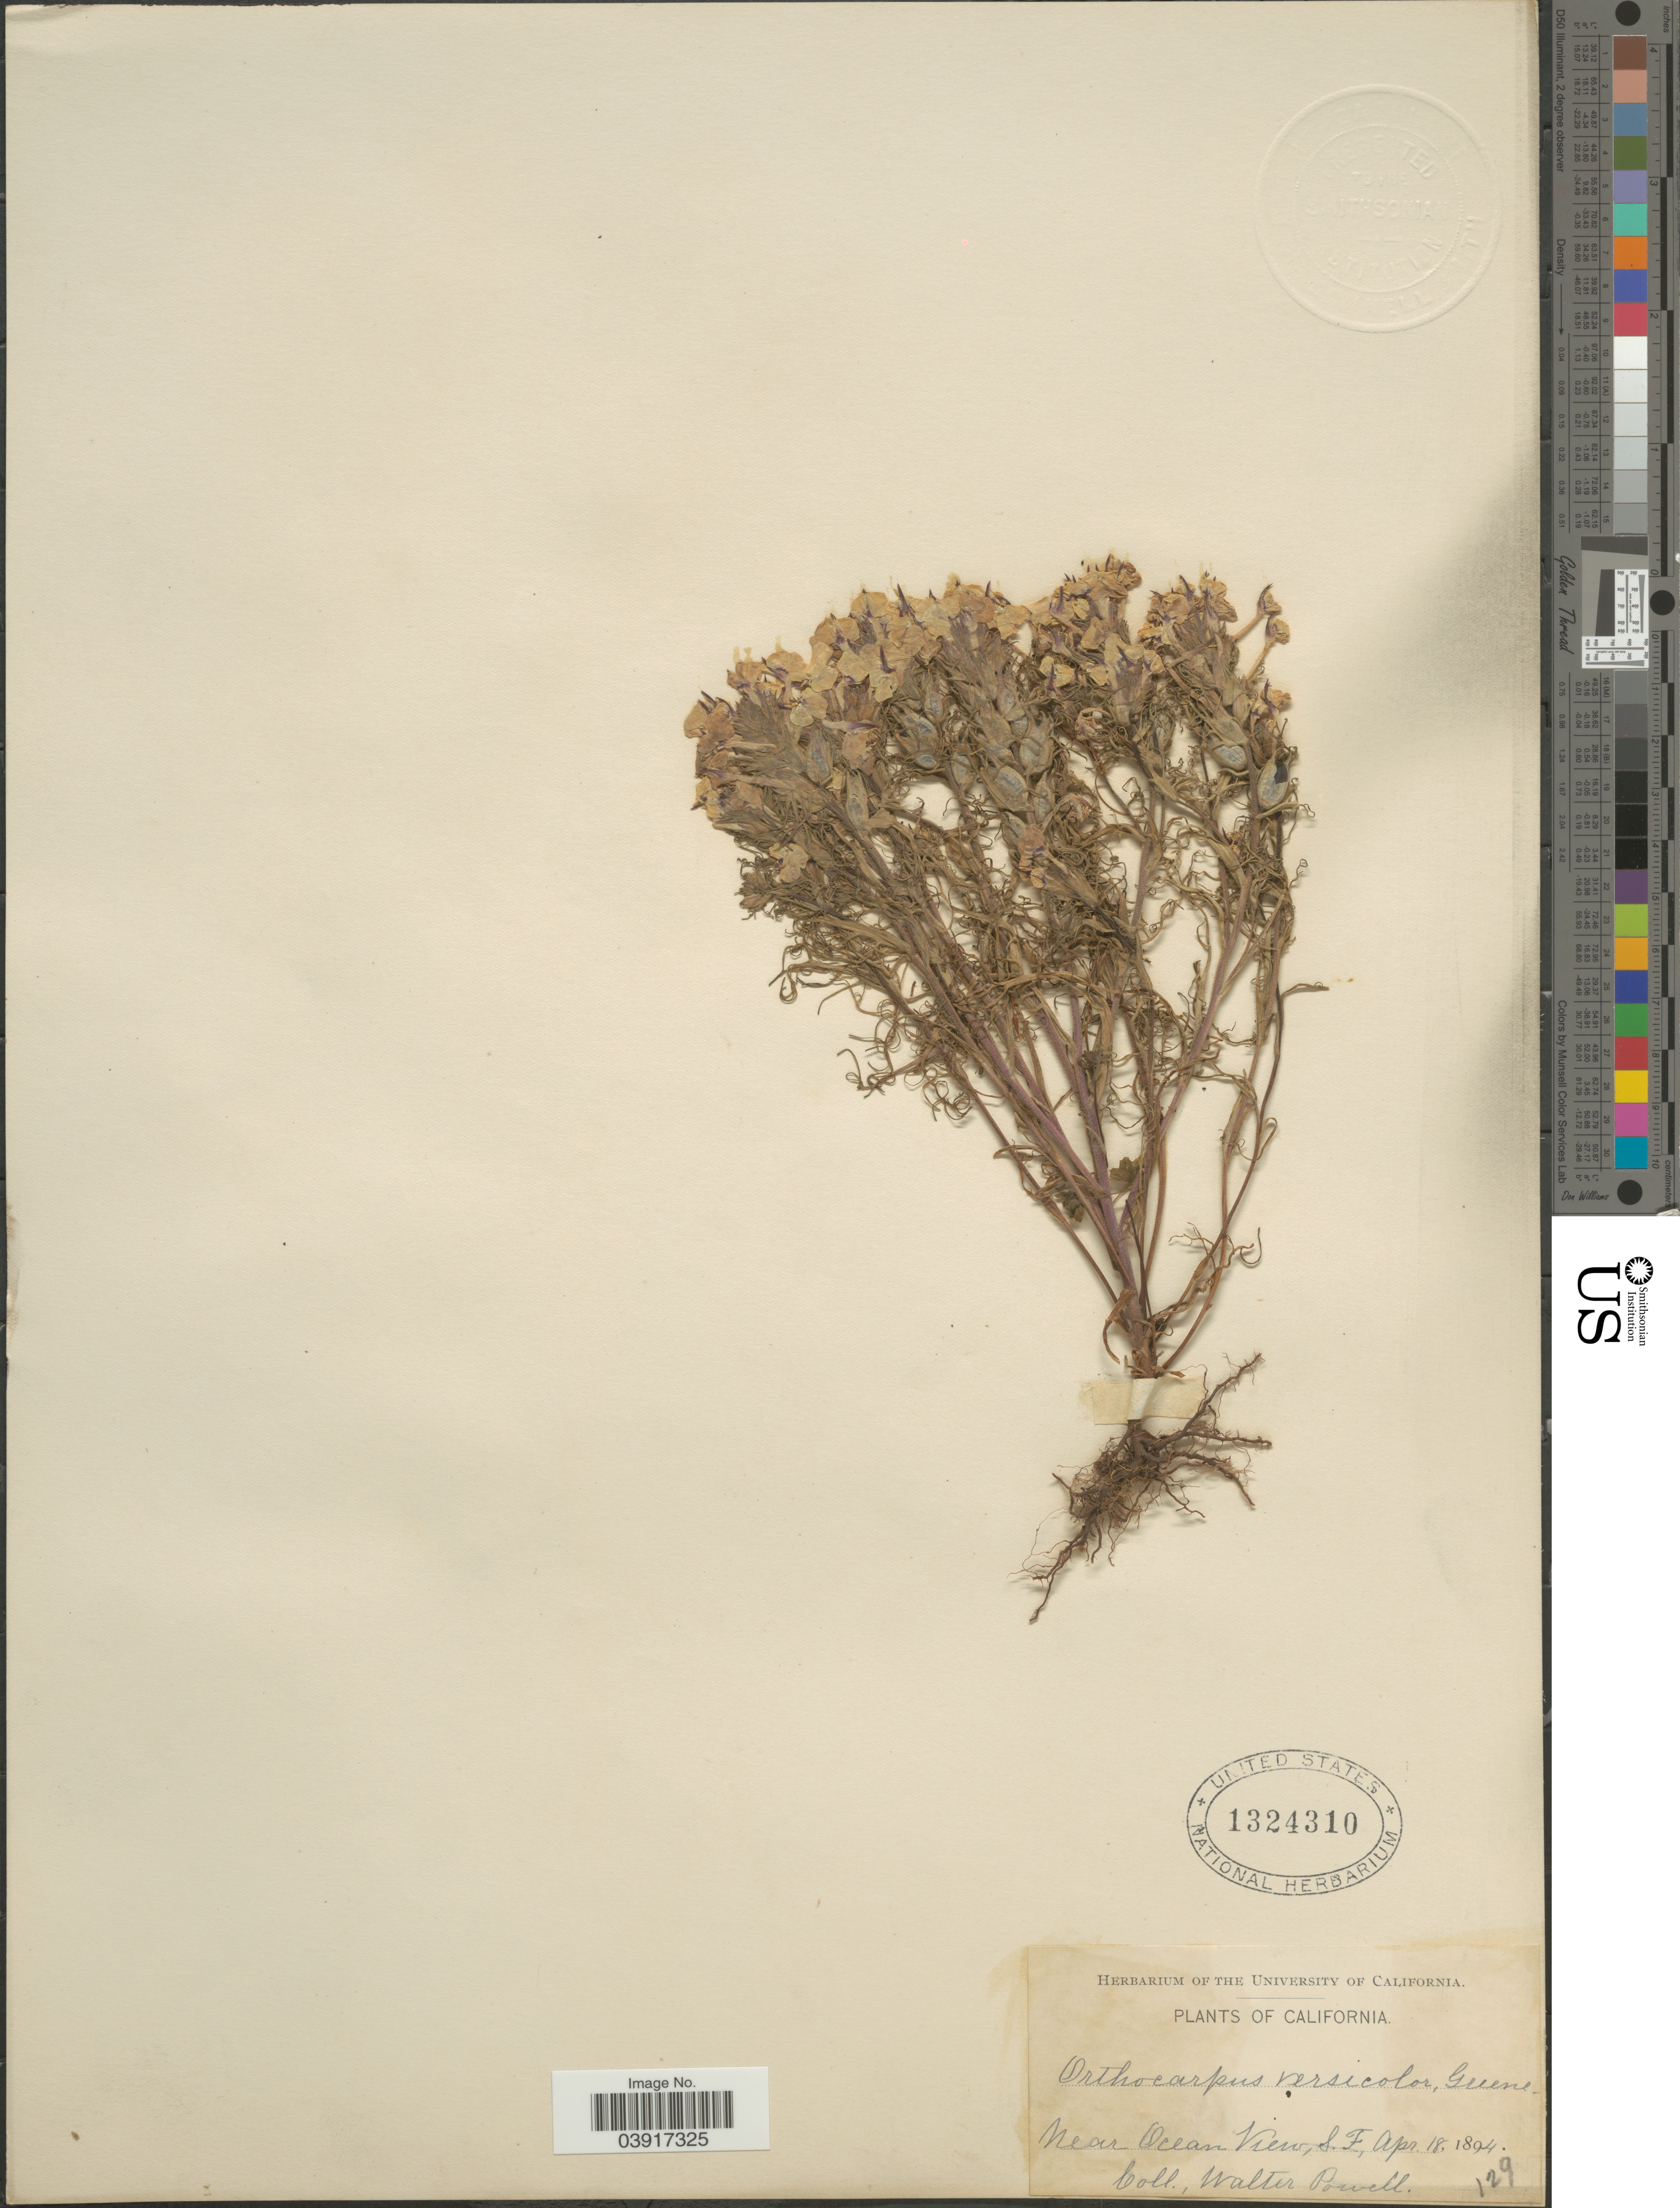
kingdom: Plantae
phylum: Tracheophyta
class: Magnoliopsida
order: Lamiales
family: Orobanchaceae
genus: Orthocarpus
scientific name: Orthocarpus erianthus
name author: Benth.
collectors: W. Powell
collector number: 129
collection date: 1894-04-18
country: United States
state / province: California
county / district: San Francisco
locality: Near Ocean View, S. F.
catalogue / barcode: US 1324310